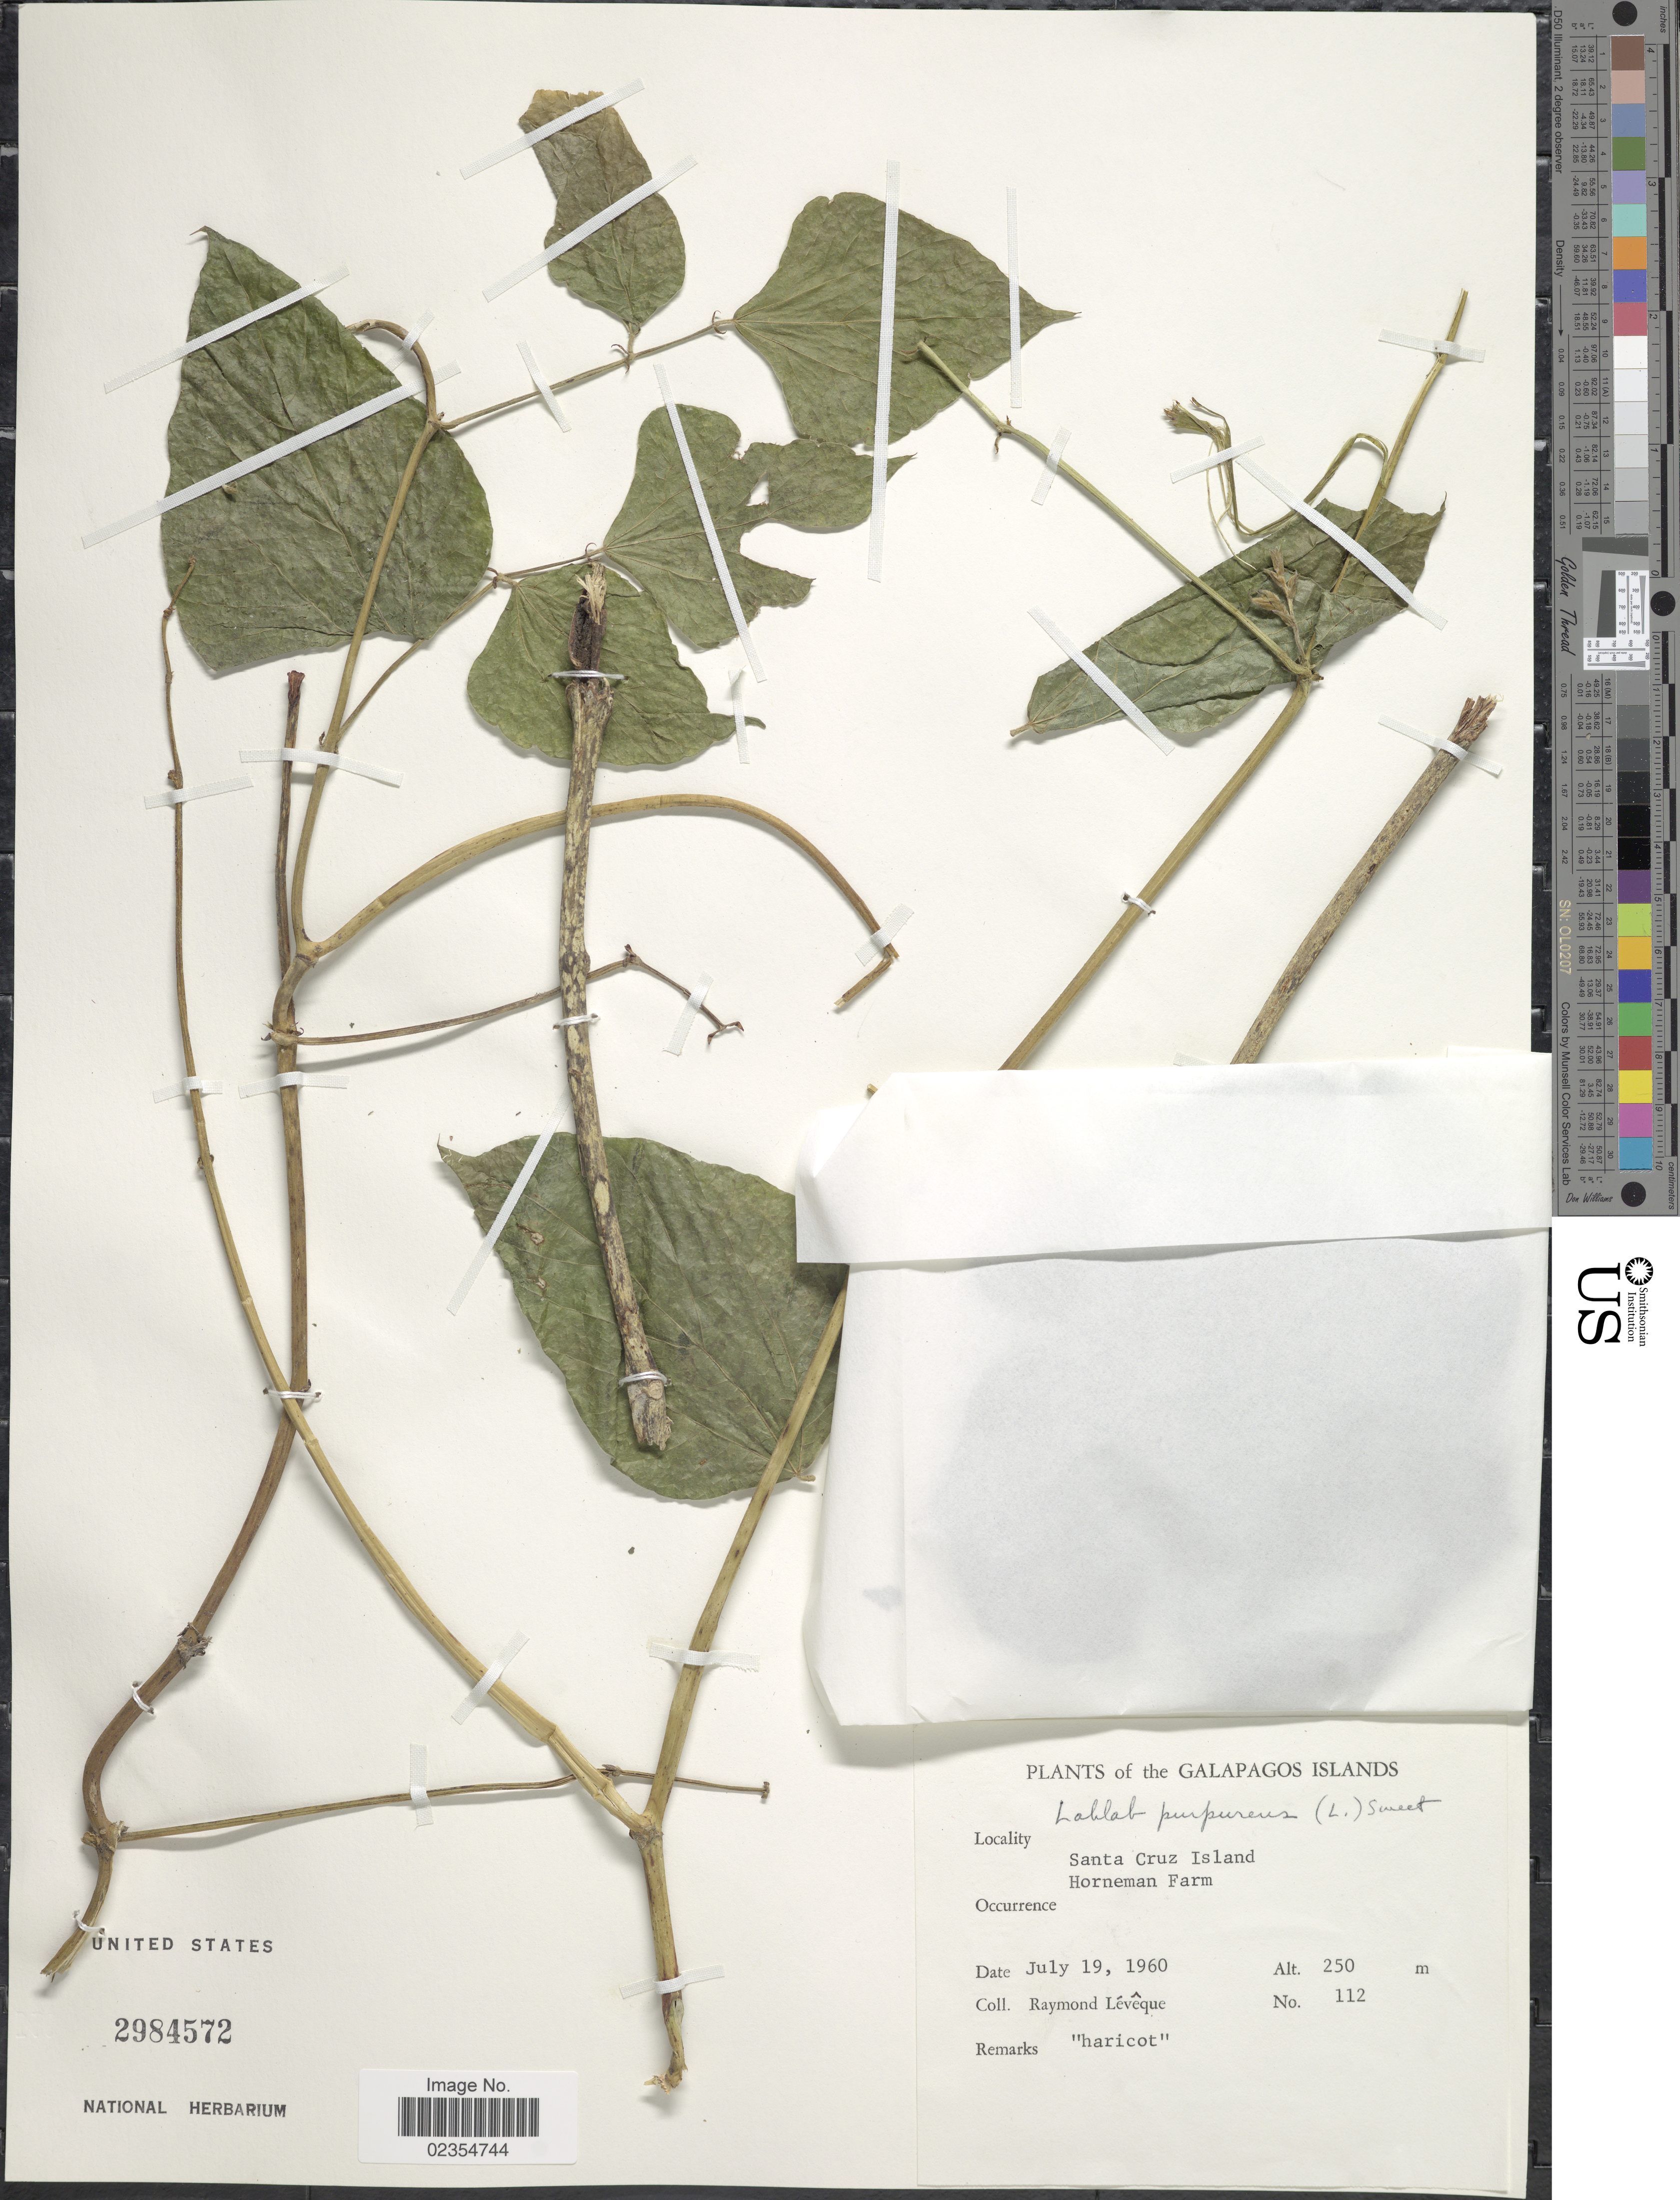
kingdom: Plantae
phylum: Tracheophyta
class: Magnoliopsida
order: Fabales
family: Fabaceae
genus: Lablab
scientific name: Lablab purpureus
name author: (L.) Sweet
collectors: R. Lévêque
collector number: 112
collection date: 1960-07-19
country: Ecuador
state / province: Colón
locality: The Galapagos Islands, Santa Cruz Island, Horneman Farm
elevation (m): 250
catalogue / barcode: US 2984572